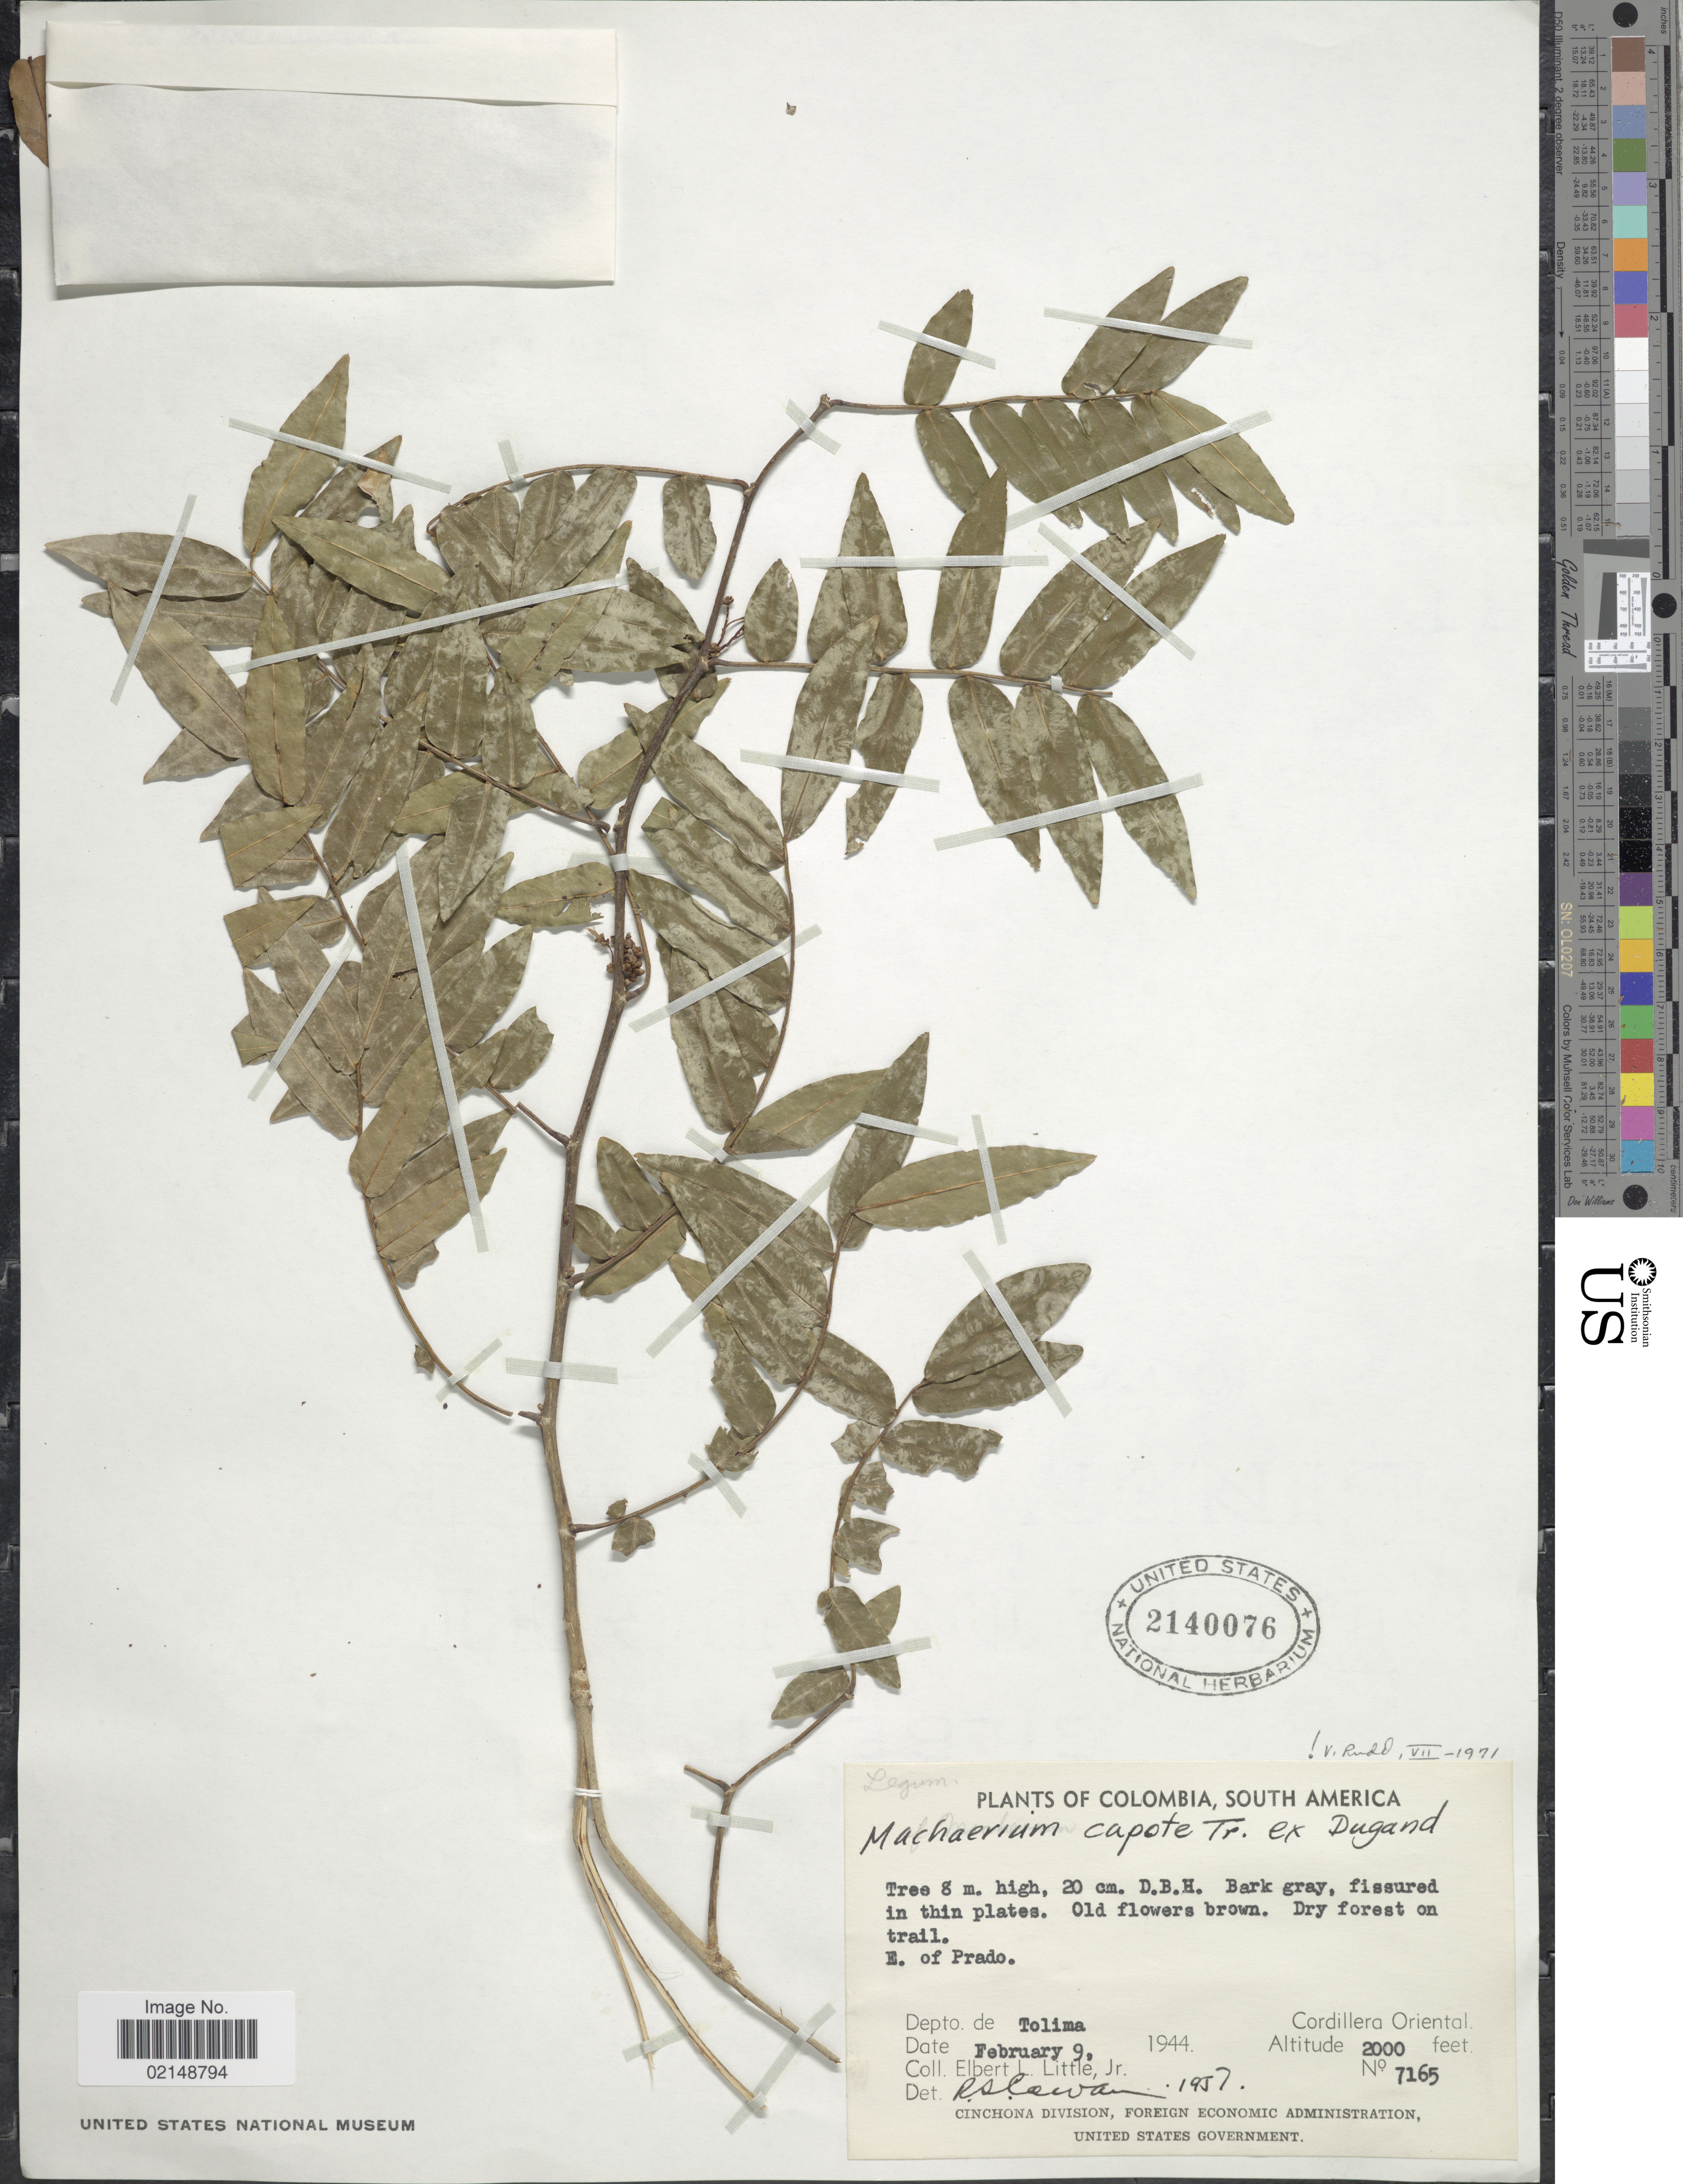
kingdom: Plantae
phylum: Tracheophyta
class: Magnoliopsida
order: Fabales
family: Fabaceae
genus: Machaerium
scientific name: Machaerium capote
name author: Triana ex Dugand G.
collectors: E. L. Little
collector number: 7165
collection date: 1944-02-09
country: Colombia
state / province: Tolima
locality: E. of Prado, Cordillera Oriental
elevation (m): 610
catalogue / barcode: US 2140076